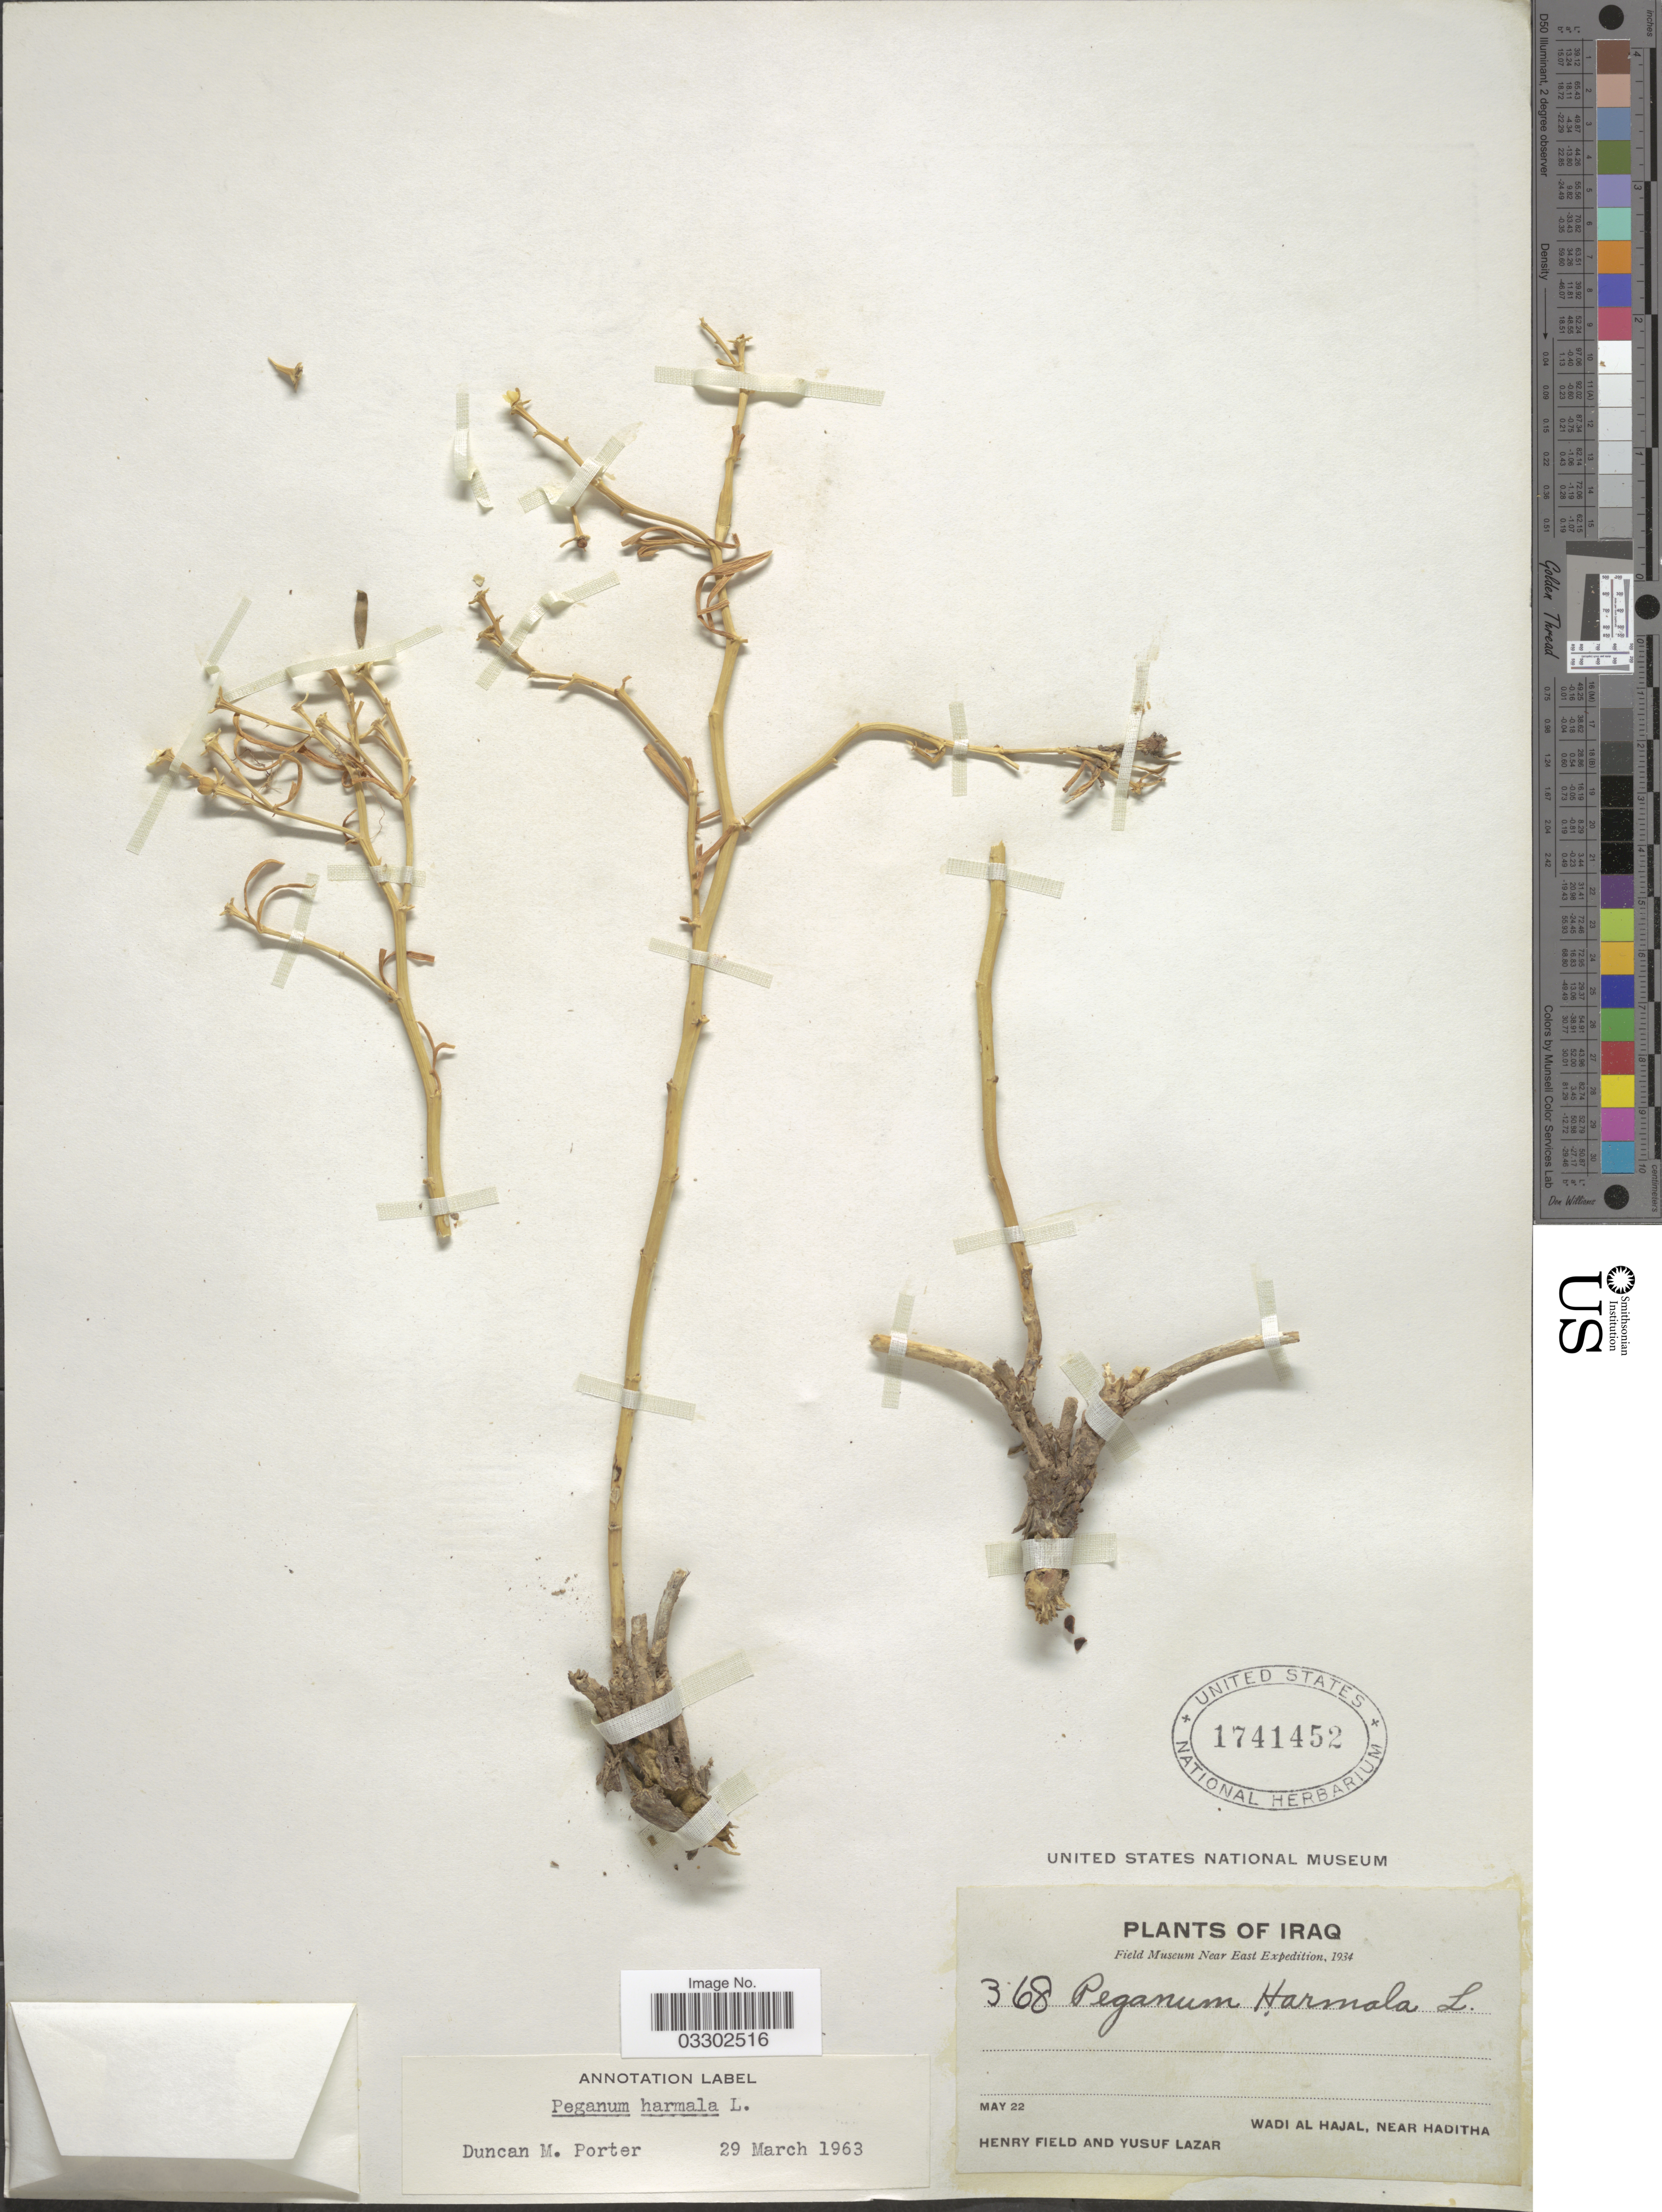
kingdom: Plantae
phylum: Tracheophyta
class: Magnoliopsida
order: Sapindales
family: Tetradiclidaceae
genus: Peganum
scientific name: Peganum harmala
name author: L.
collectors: H. Field & Y. Lazar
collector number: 368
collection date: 1934-05-22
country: Iraq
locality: Wadi Al Hajal, near Haditha.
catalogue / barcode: US 1741452